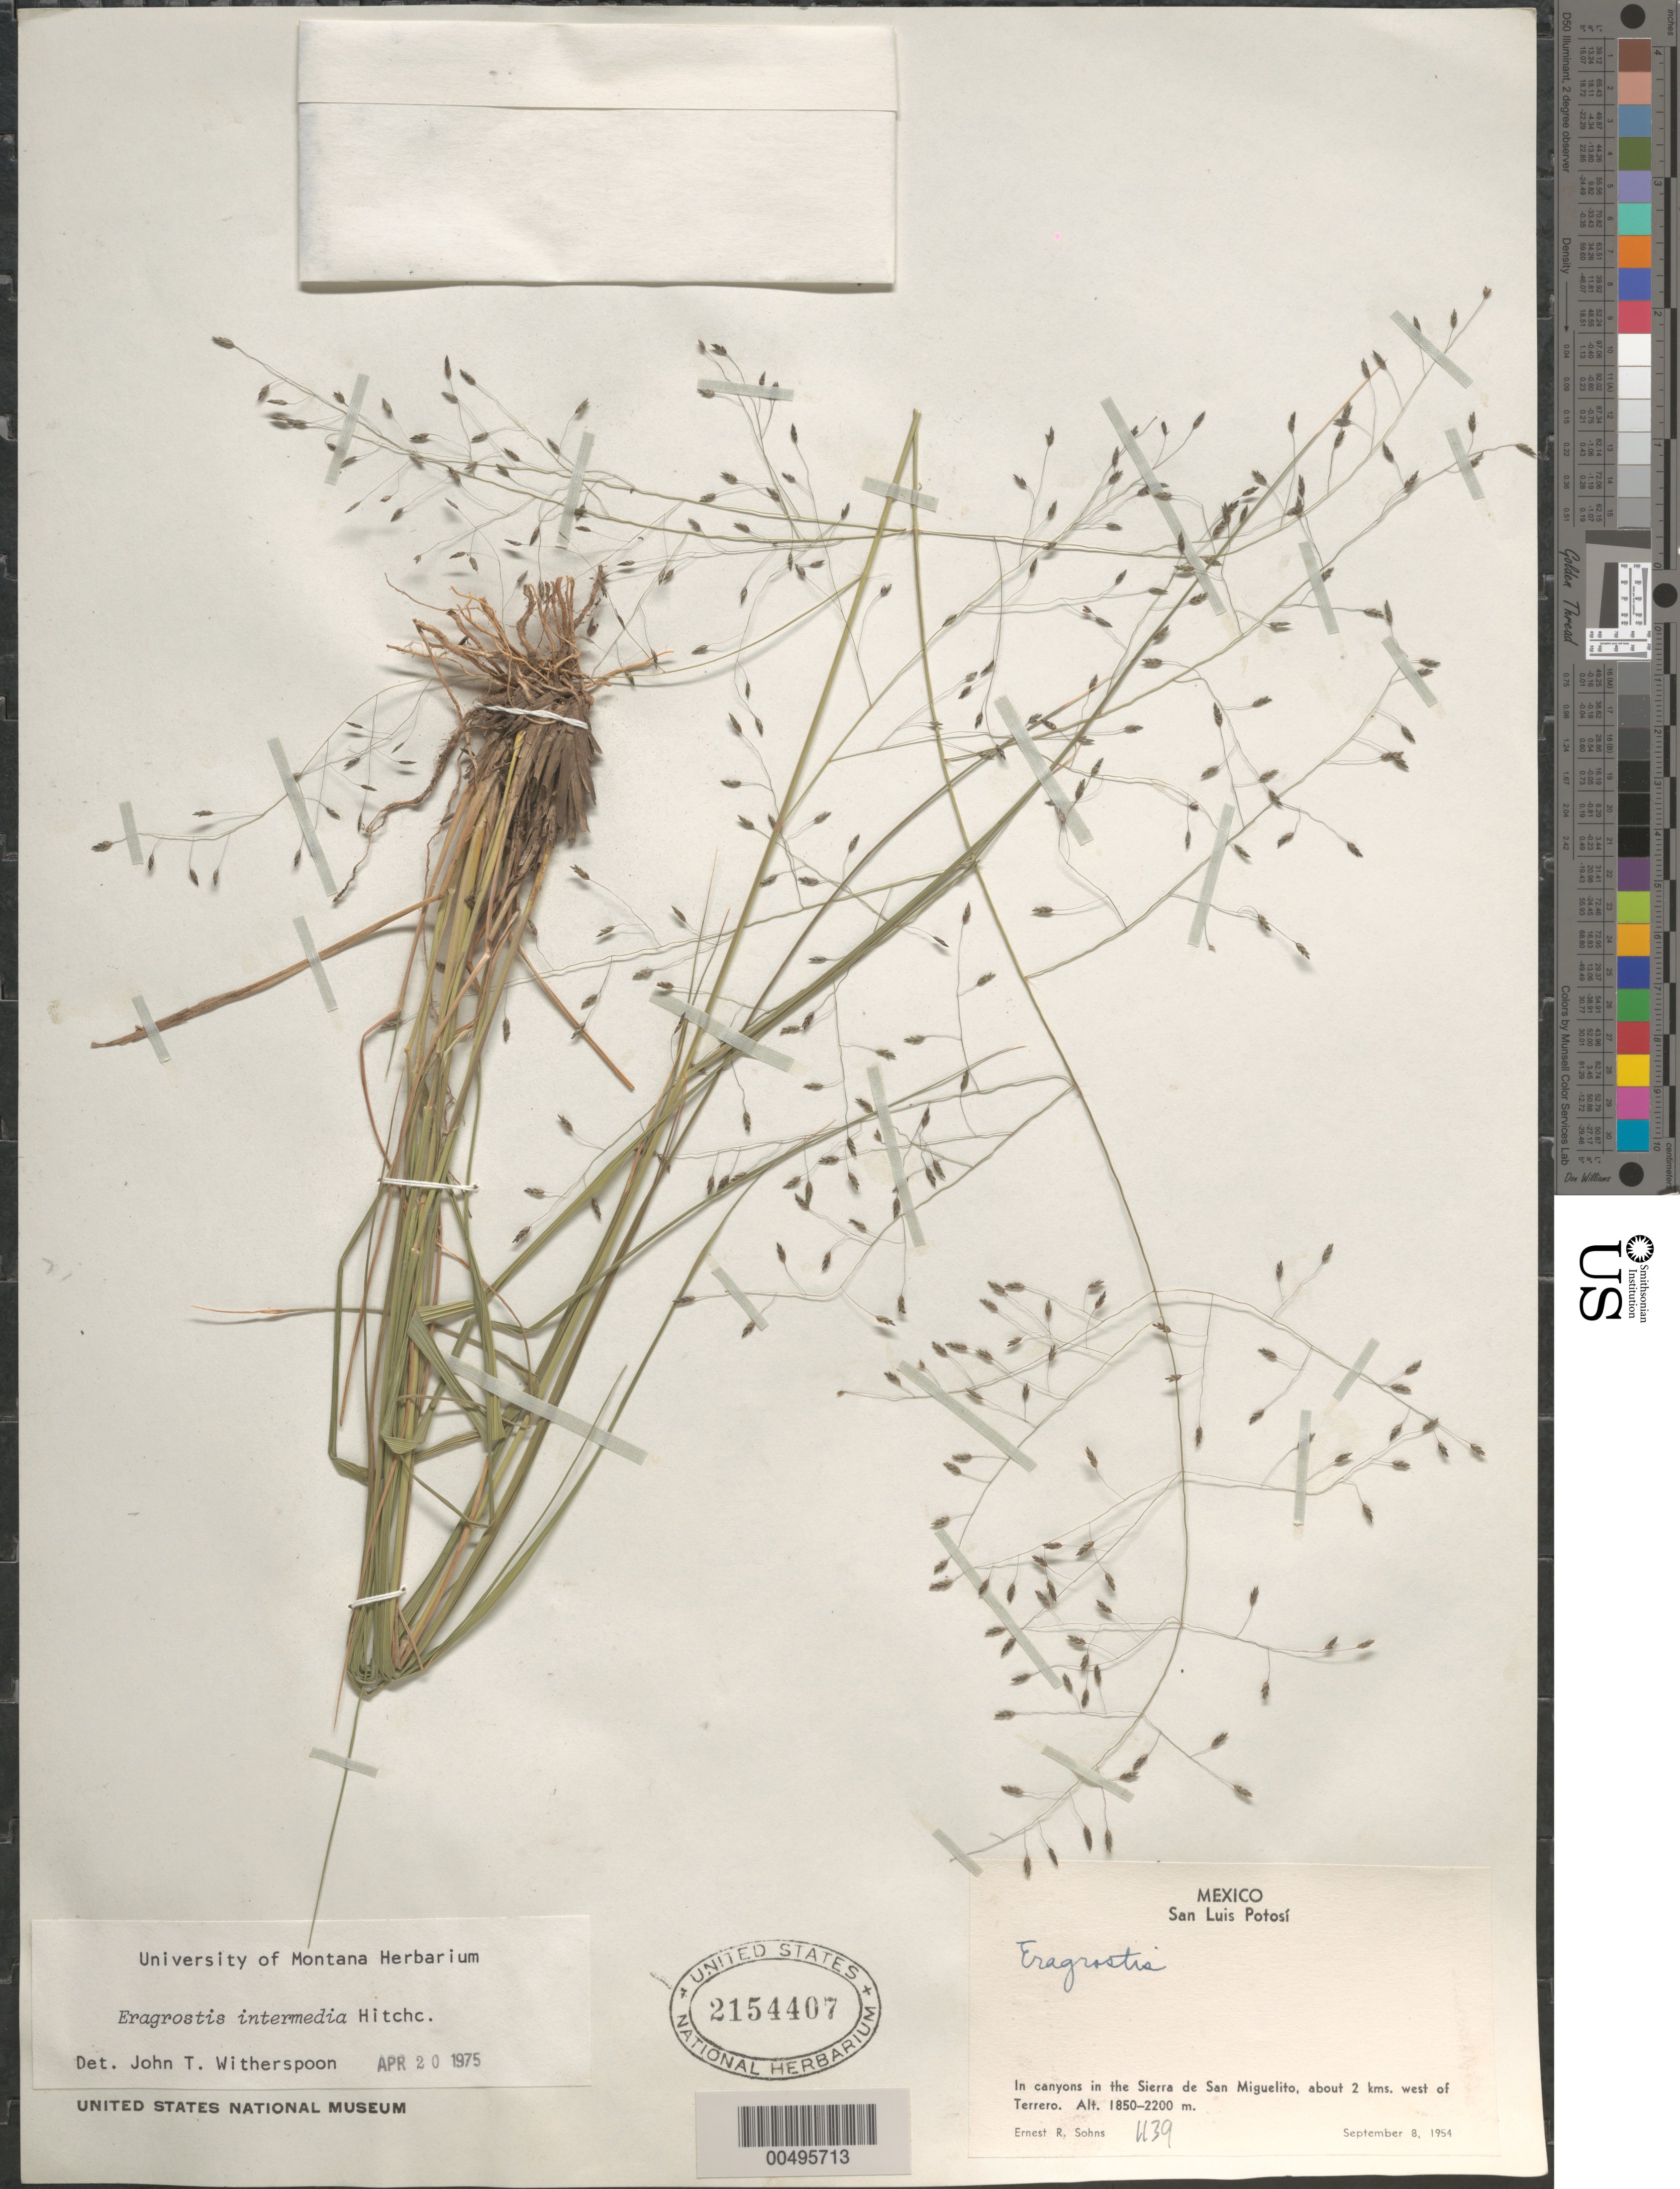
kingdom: Plantae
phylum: Tracheophyta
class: Liliopsida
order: Poales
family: Poaceae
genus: Eragrostis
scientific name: Eragrostis intermedia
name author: Hitchc.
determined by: Witherspoon, John T.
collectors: E. R. Sohns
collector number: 1139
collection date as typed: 8 Sep 1954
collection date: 1954-09-08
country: Mexico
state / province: San Luis Potosi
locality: In canyons in the Sierra de San Miguelito, about 2 km W of Terrero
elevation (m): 1850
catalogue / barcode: US 2154407